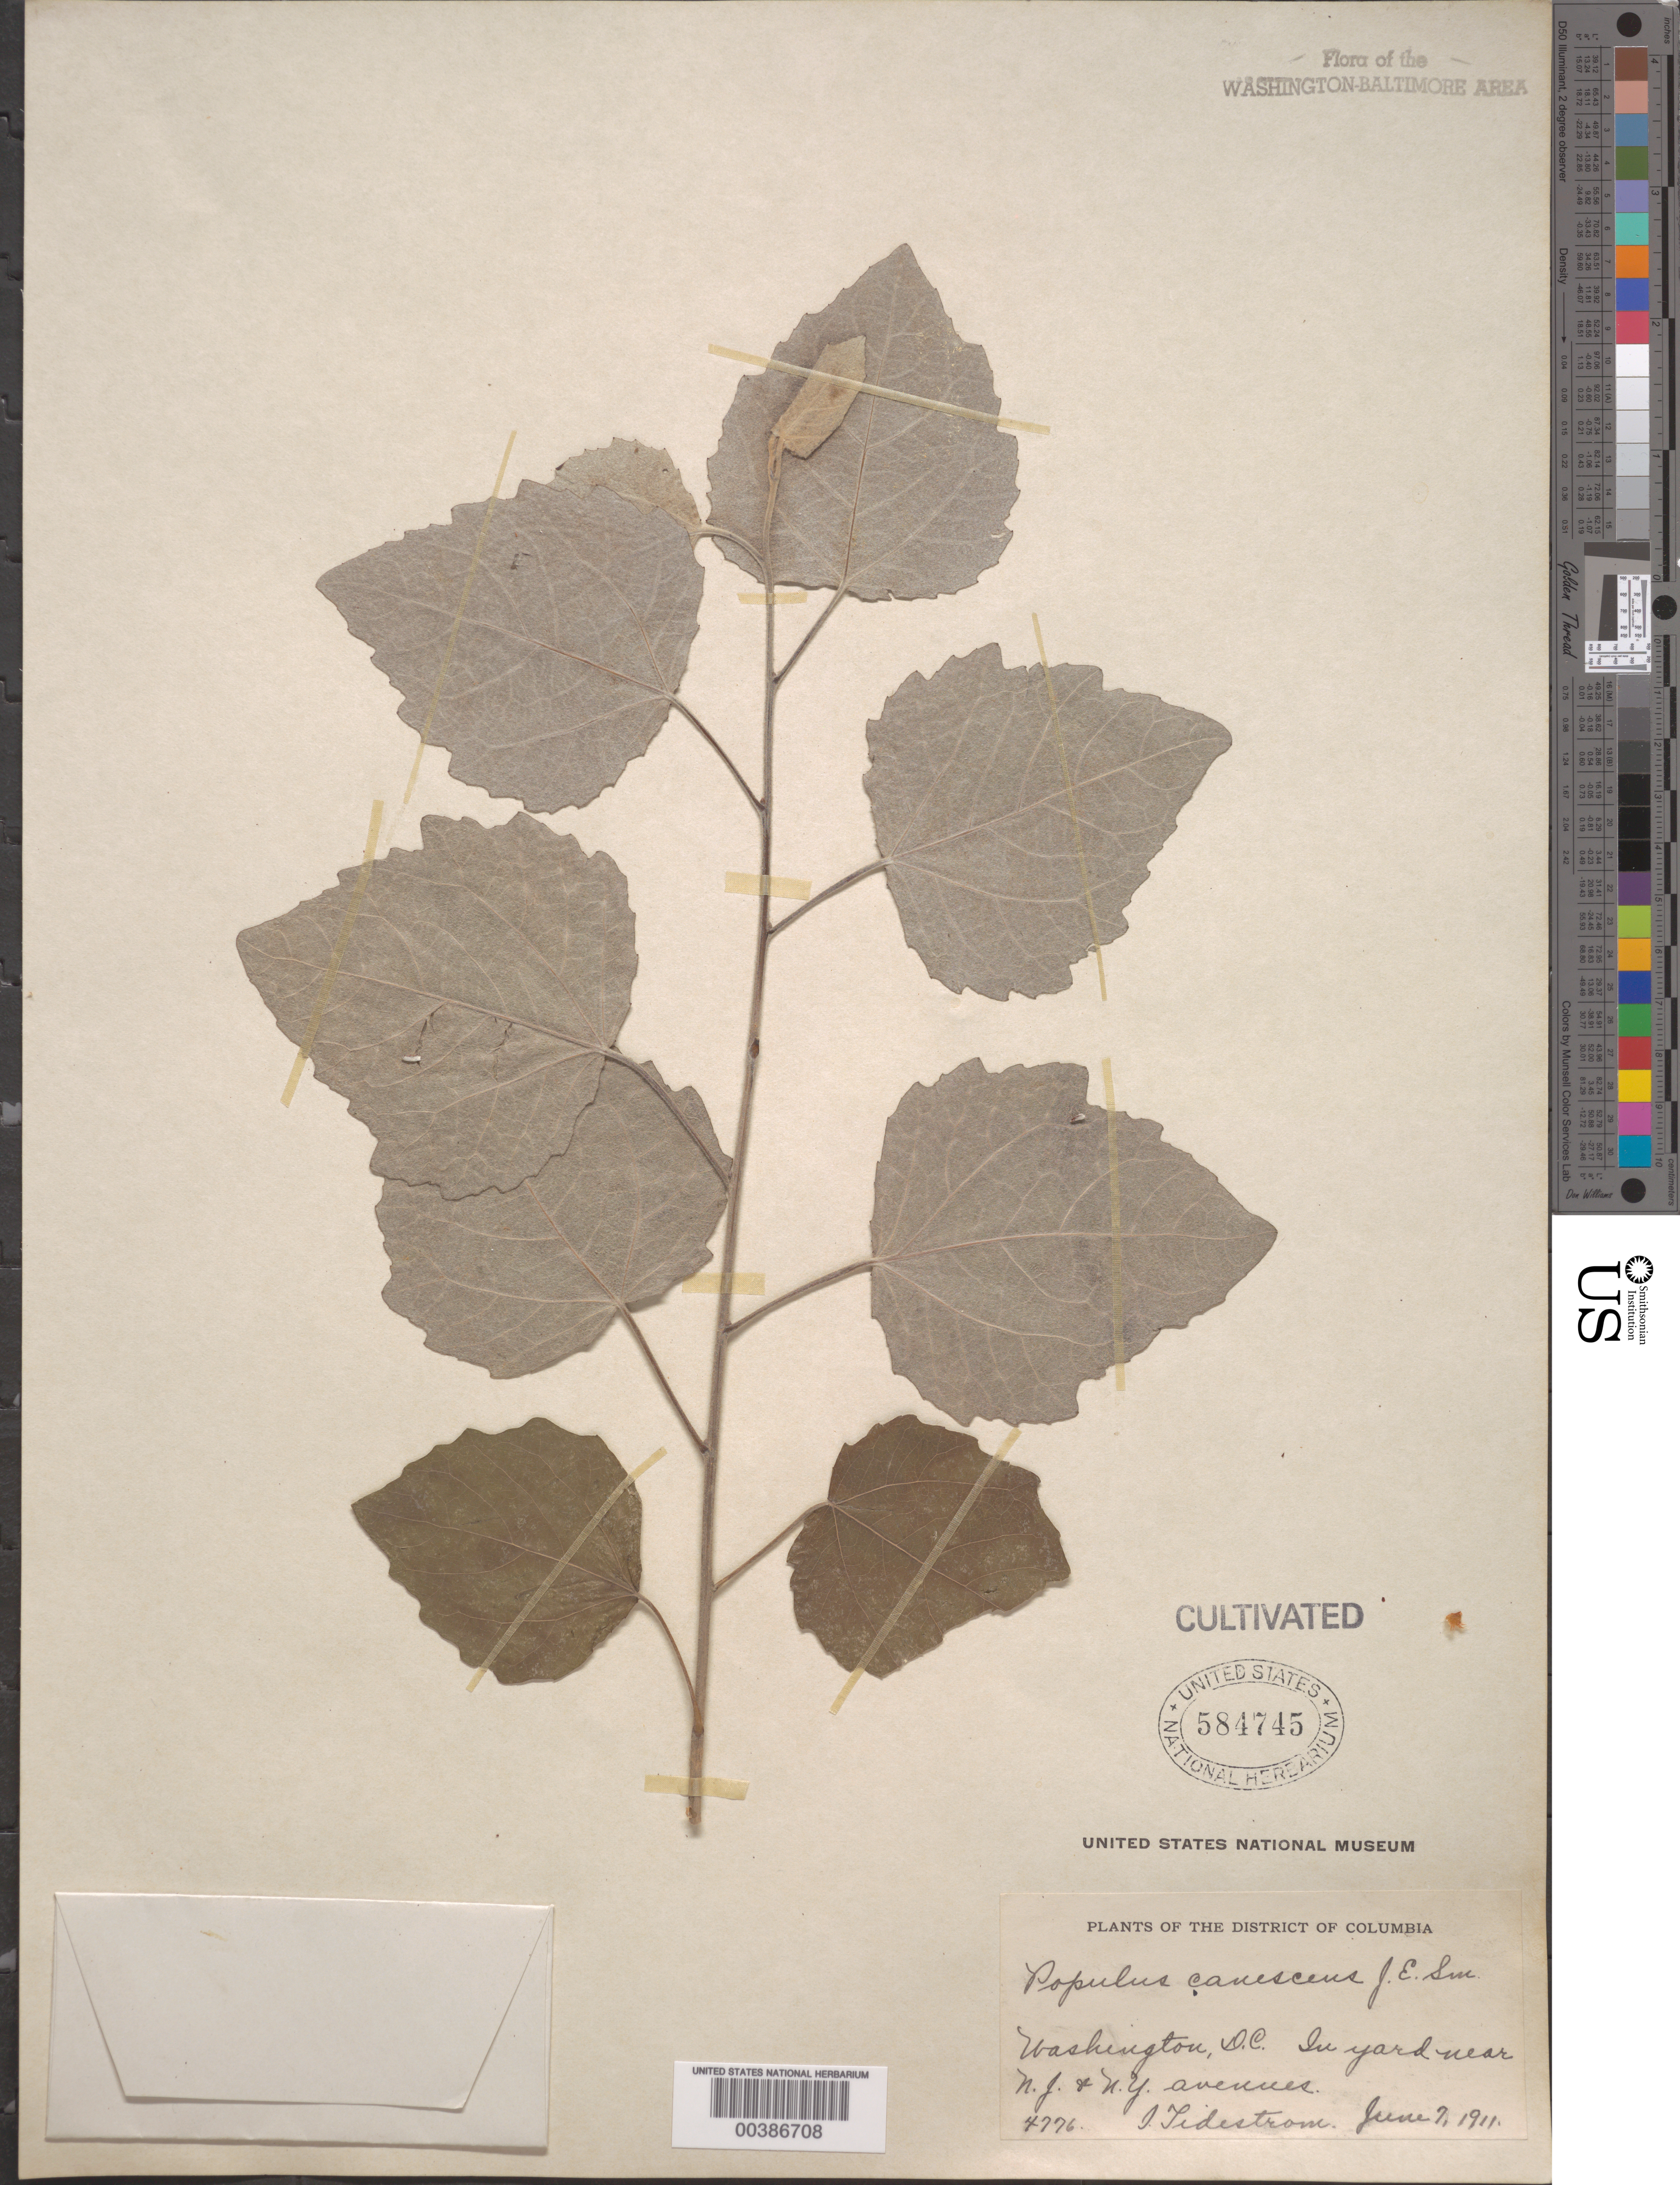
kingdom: Plantae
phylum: Tracheophyta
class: Magnoliopsida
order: Malpighiales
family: Salicaceae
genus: Populus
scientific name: Populus x canescens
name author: (Aiton) Sm.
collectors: I. F. Tidestrom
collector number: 4776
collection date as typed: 07 Jun 1911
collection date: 1911-06-07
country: United States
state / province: District of Columbia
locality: Yard, NJ and NY avenues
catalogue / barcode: US 584745